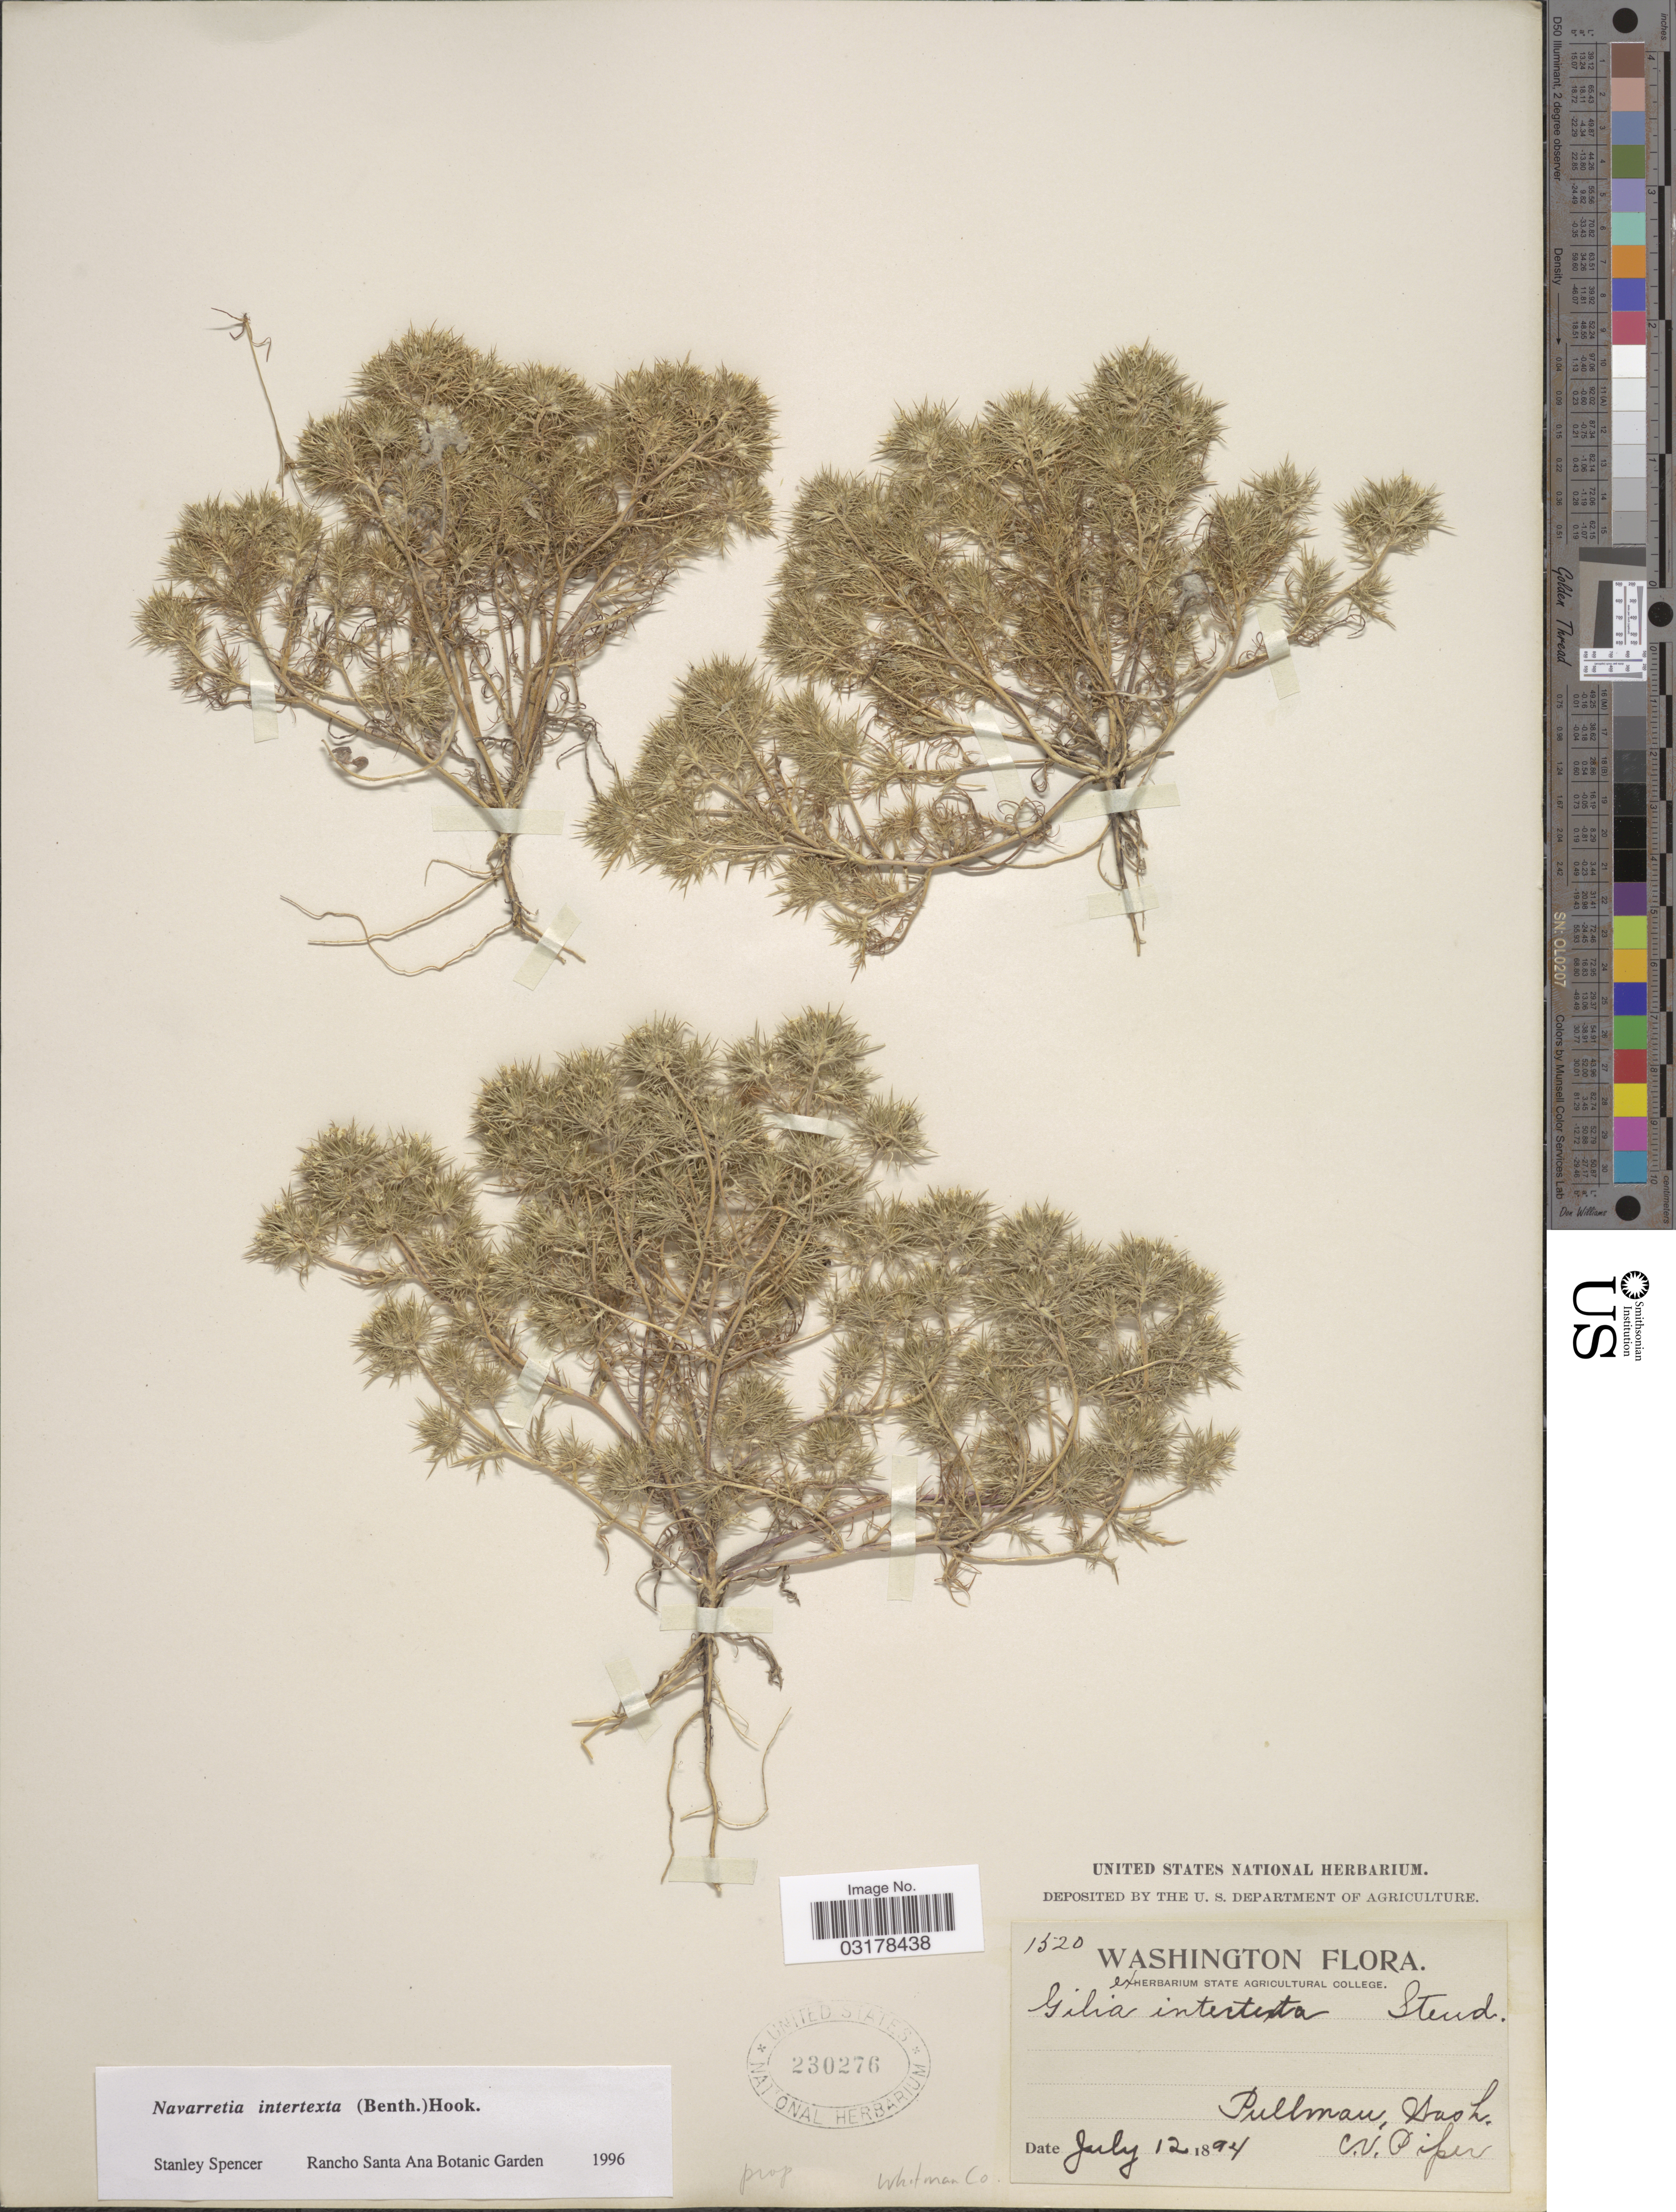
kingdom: Plantae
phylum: Tracheophyta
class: Magnoliopsida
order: Ericales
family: Polemoniaceae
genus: Navarretia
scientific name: Navarretia intertexta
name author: (Benth.) Hook.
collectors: C. V. Piper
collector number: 1520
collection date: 1894-07-12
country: United States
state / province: Washington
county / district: Whitman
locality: Pullman, Wash. Whitman Co.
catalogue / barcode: US 230276